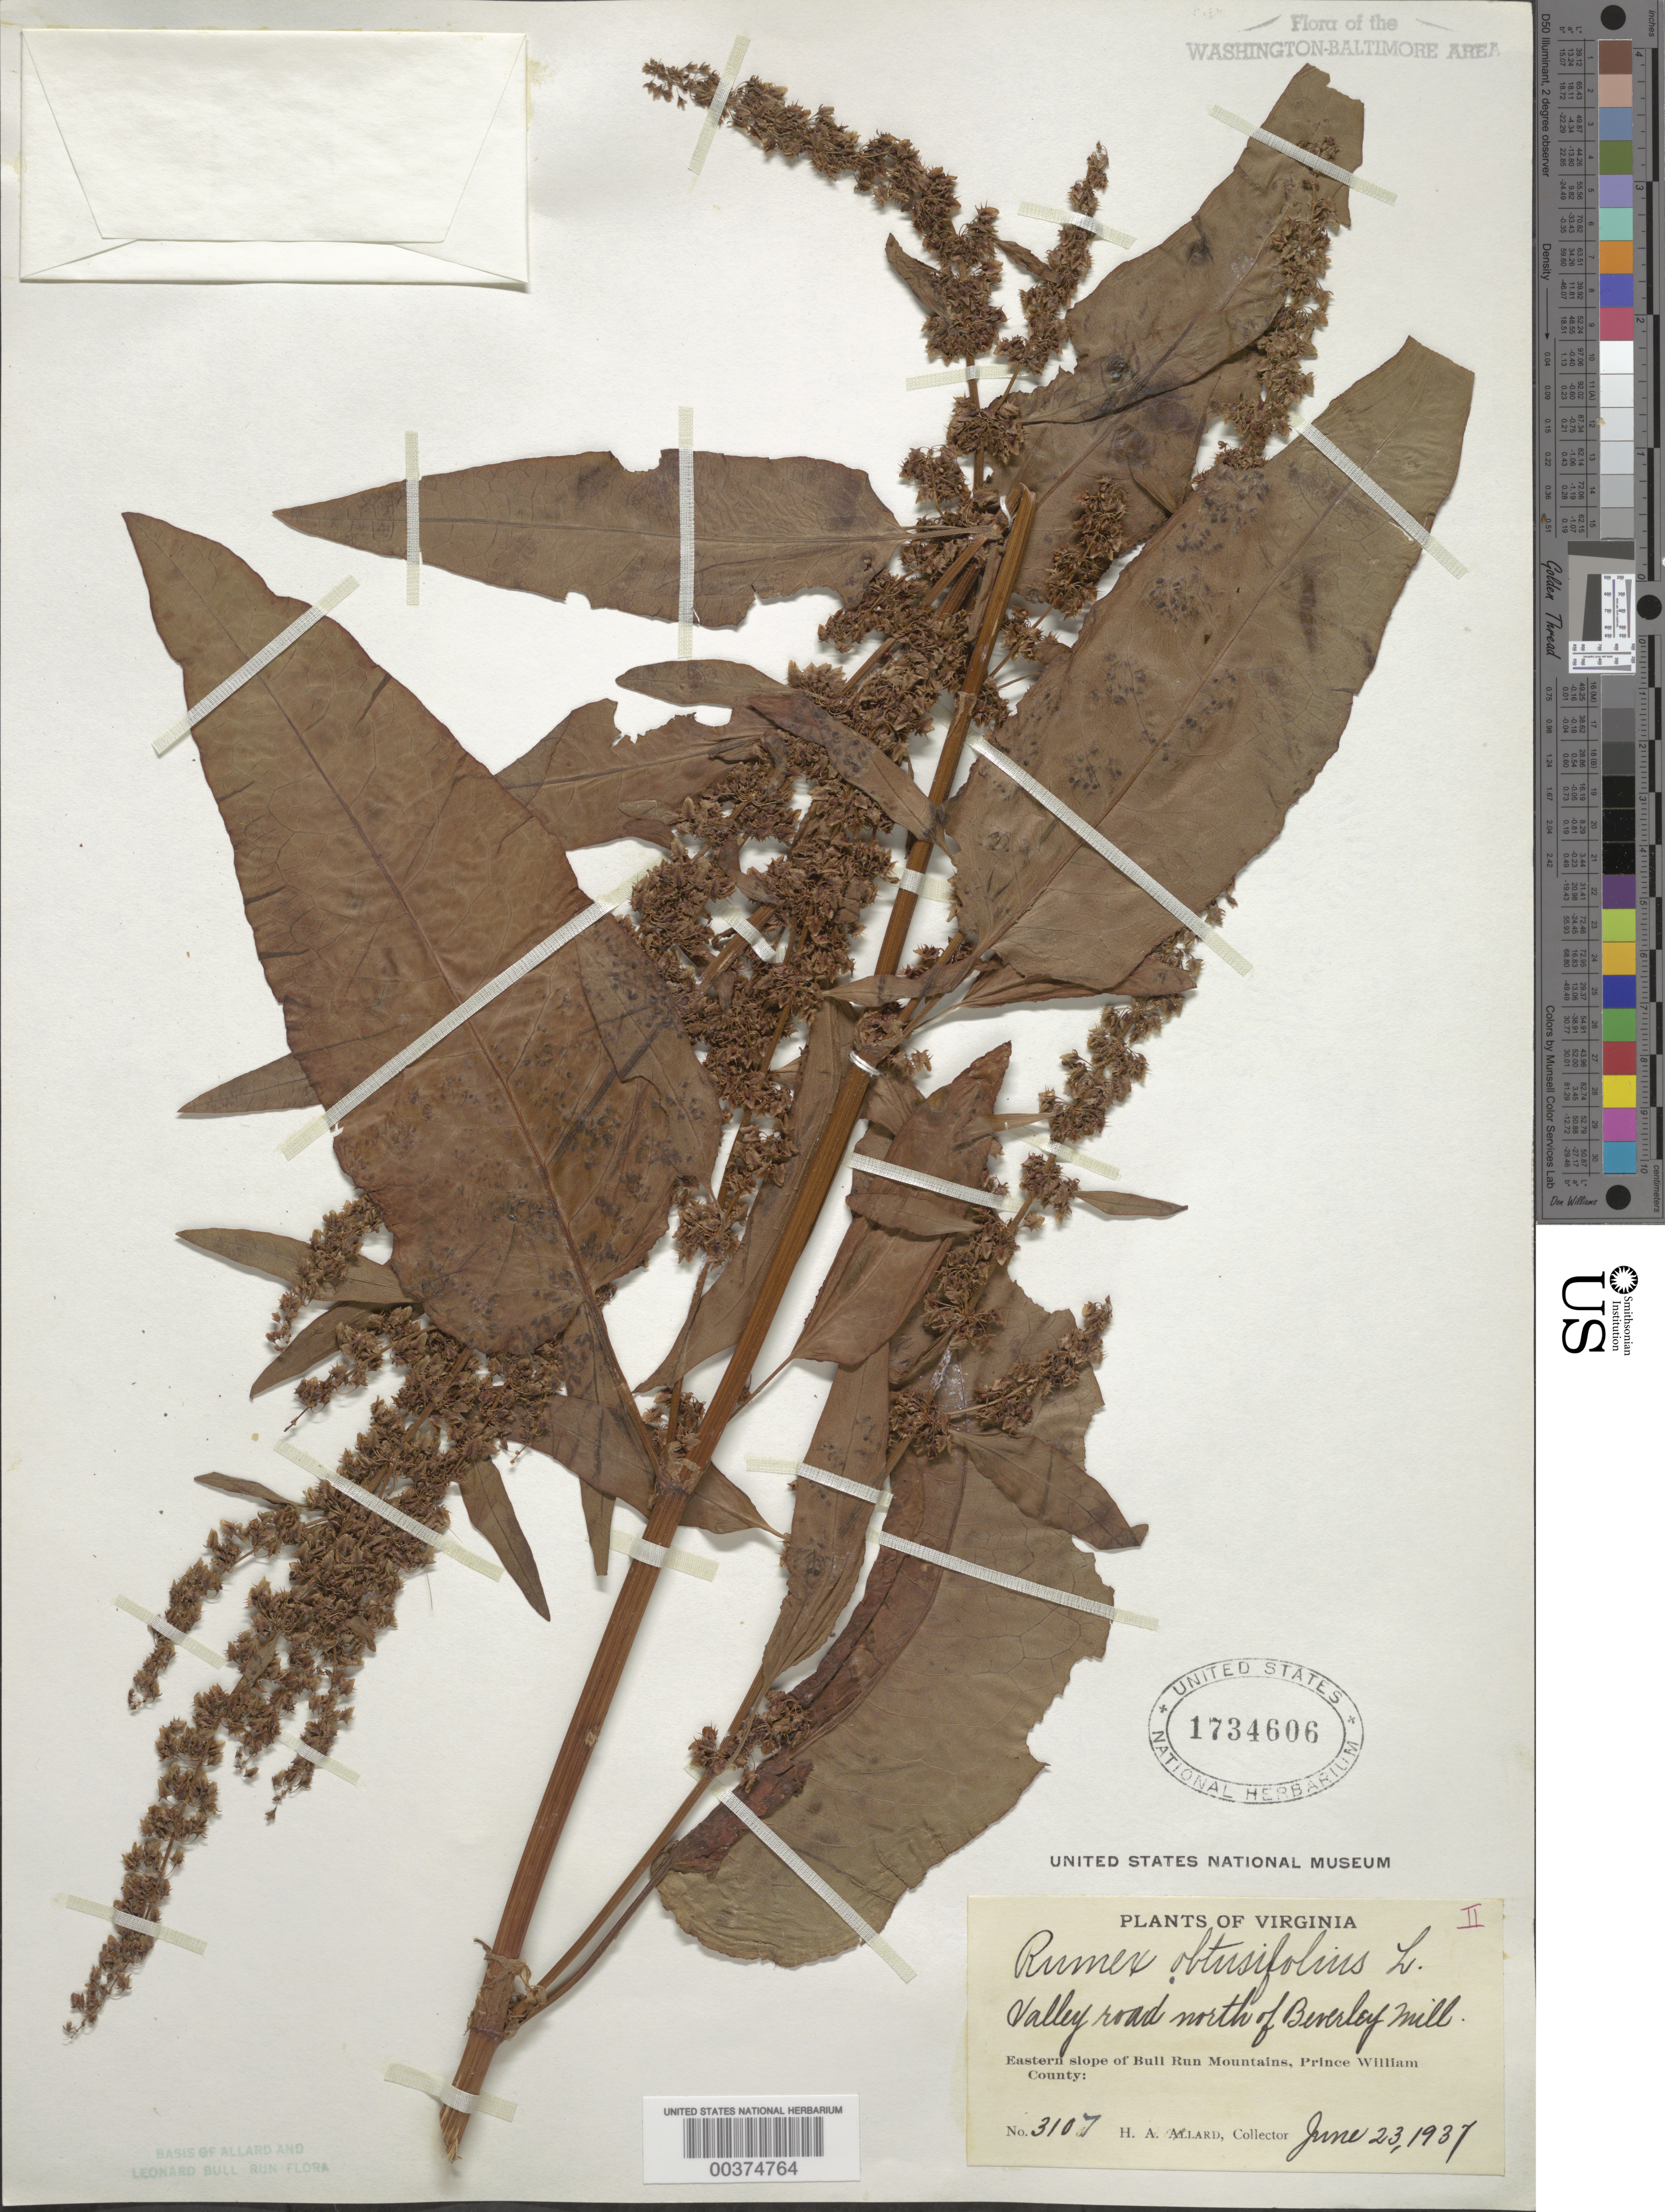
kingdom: Plantae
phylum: Tracheophyta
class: Magnoliopsida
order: Caryophyllales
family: Polygonaceae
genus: Rumex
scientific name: Rumex obtusifolius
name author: L.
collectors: H. A. Allard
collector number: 3107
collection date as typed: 23 Jun 1937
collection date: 1937-06-23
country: United States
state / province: Virginia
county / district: Prince William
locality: North of Beverley Mill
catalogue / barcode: US 1734606